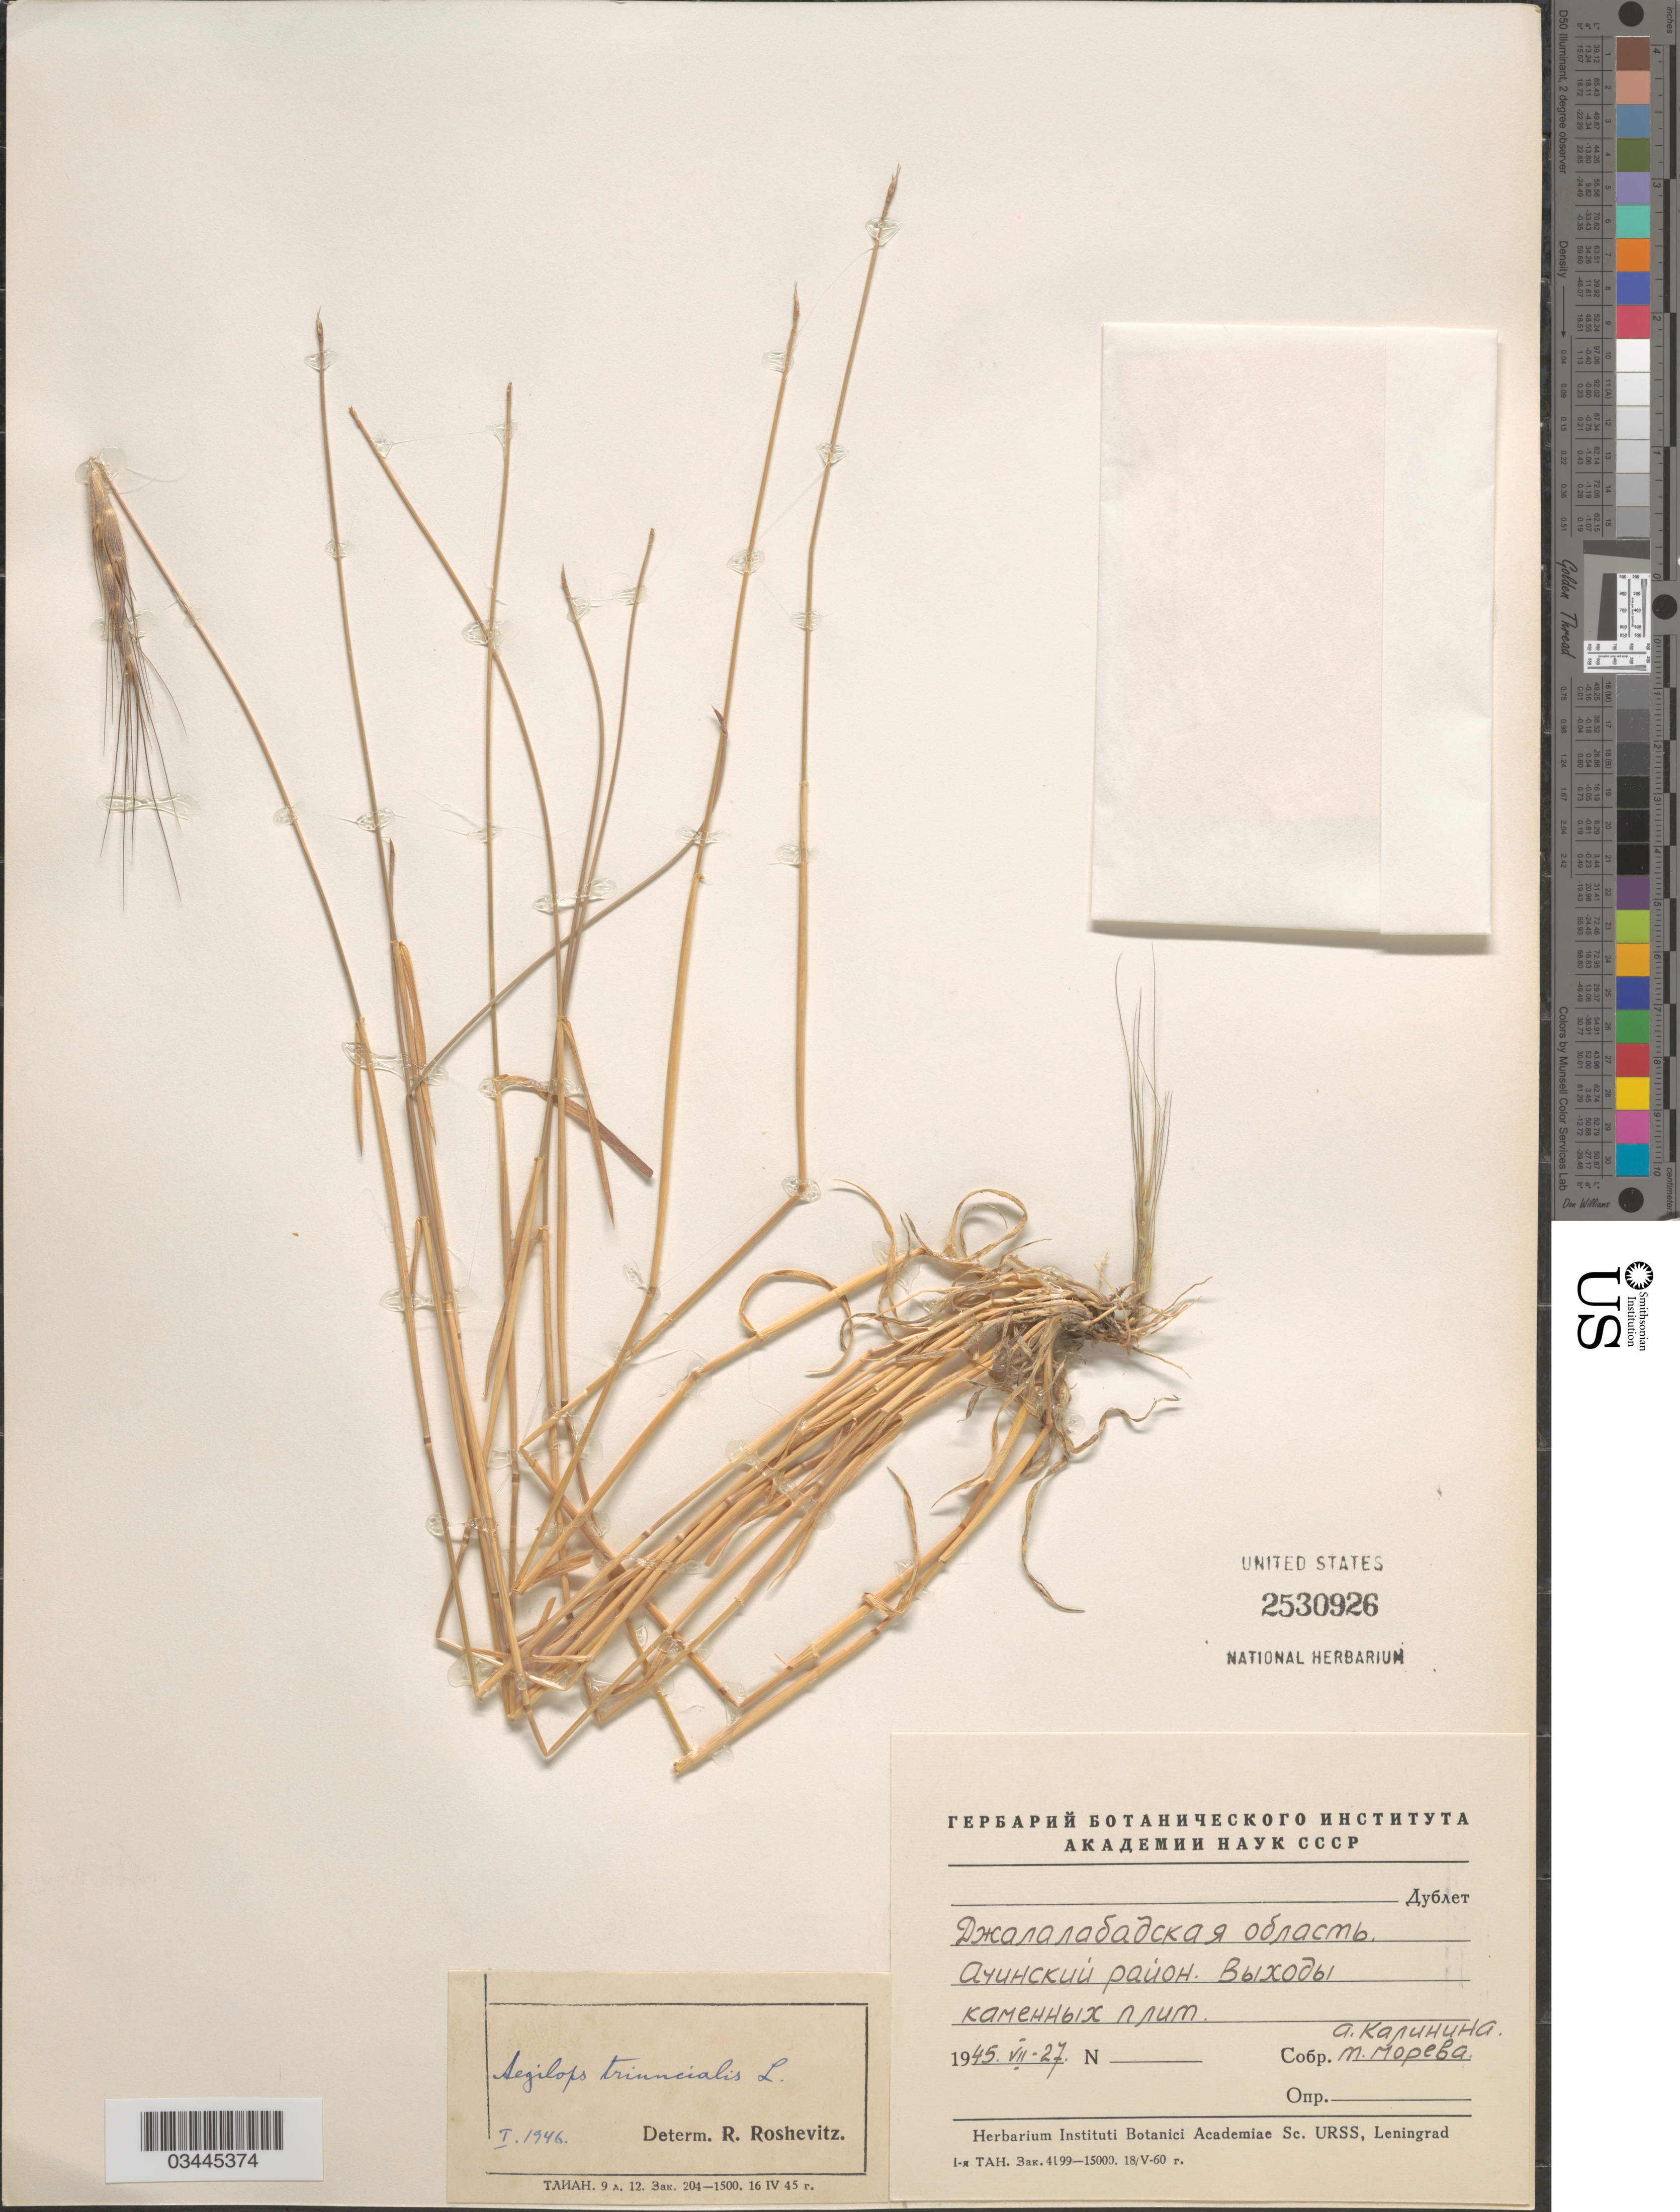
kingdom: Plantae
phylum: Tracheophyta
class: Liliopsida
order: Poales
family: Poaceae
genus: Aegilops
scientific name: Aegilops triuncialis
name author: L.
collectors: A. Kalinina & T. Moreva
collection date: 1945-07-27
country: Kyrgyzstan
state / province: Jalal-Abad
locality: Achinskiy Rayon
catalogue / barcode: US 2530926